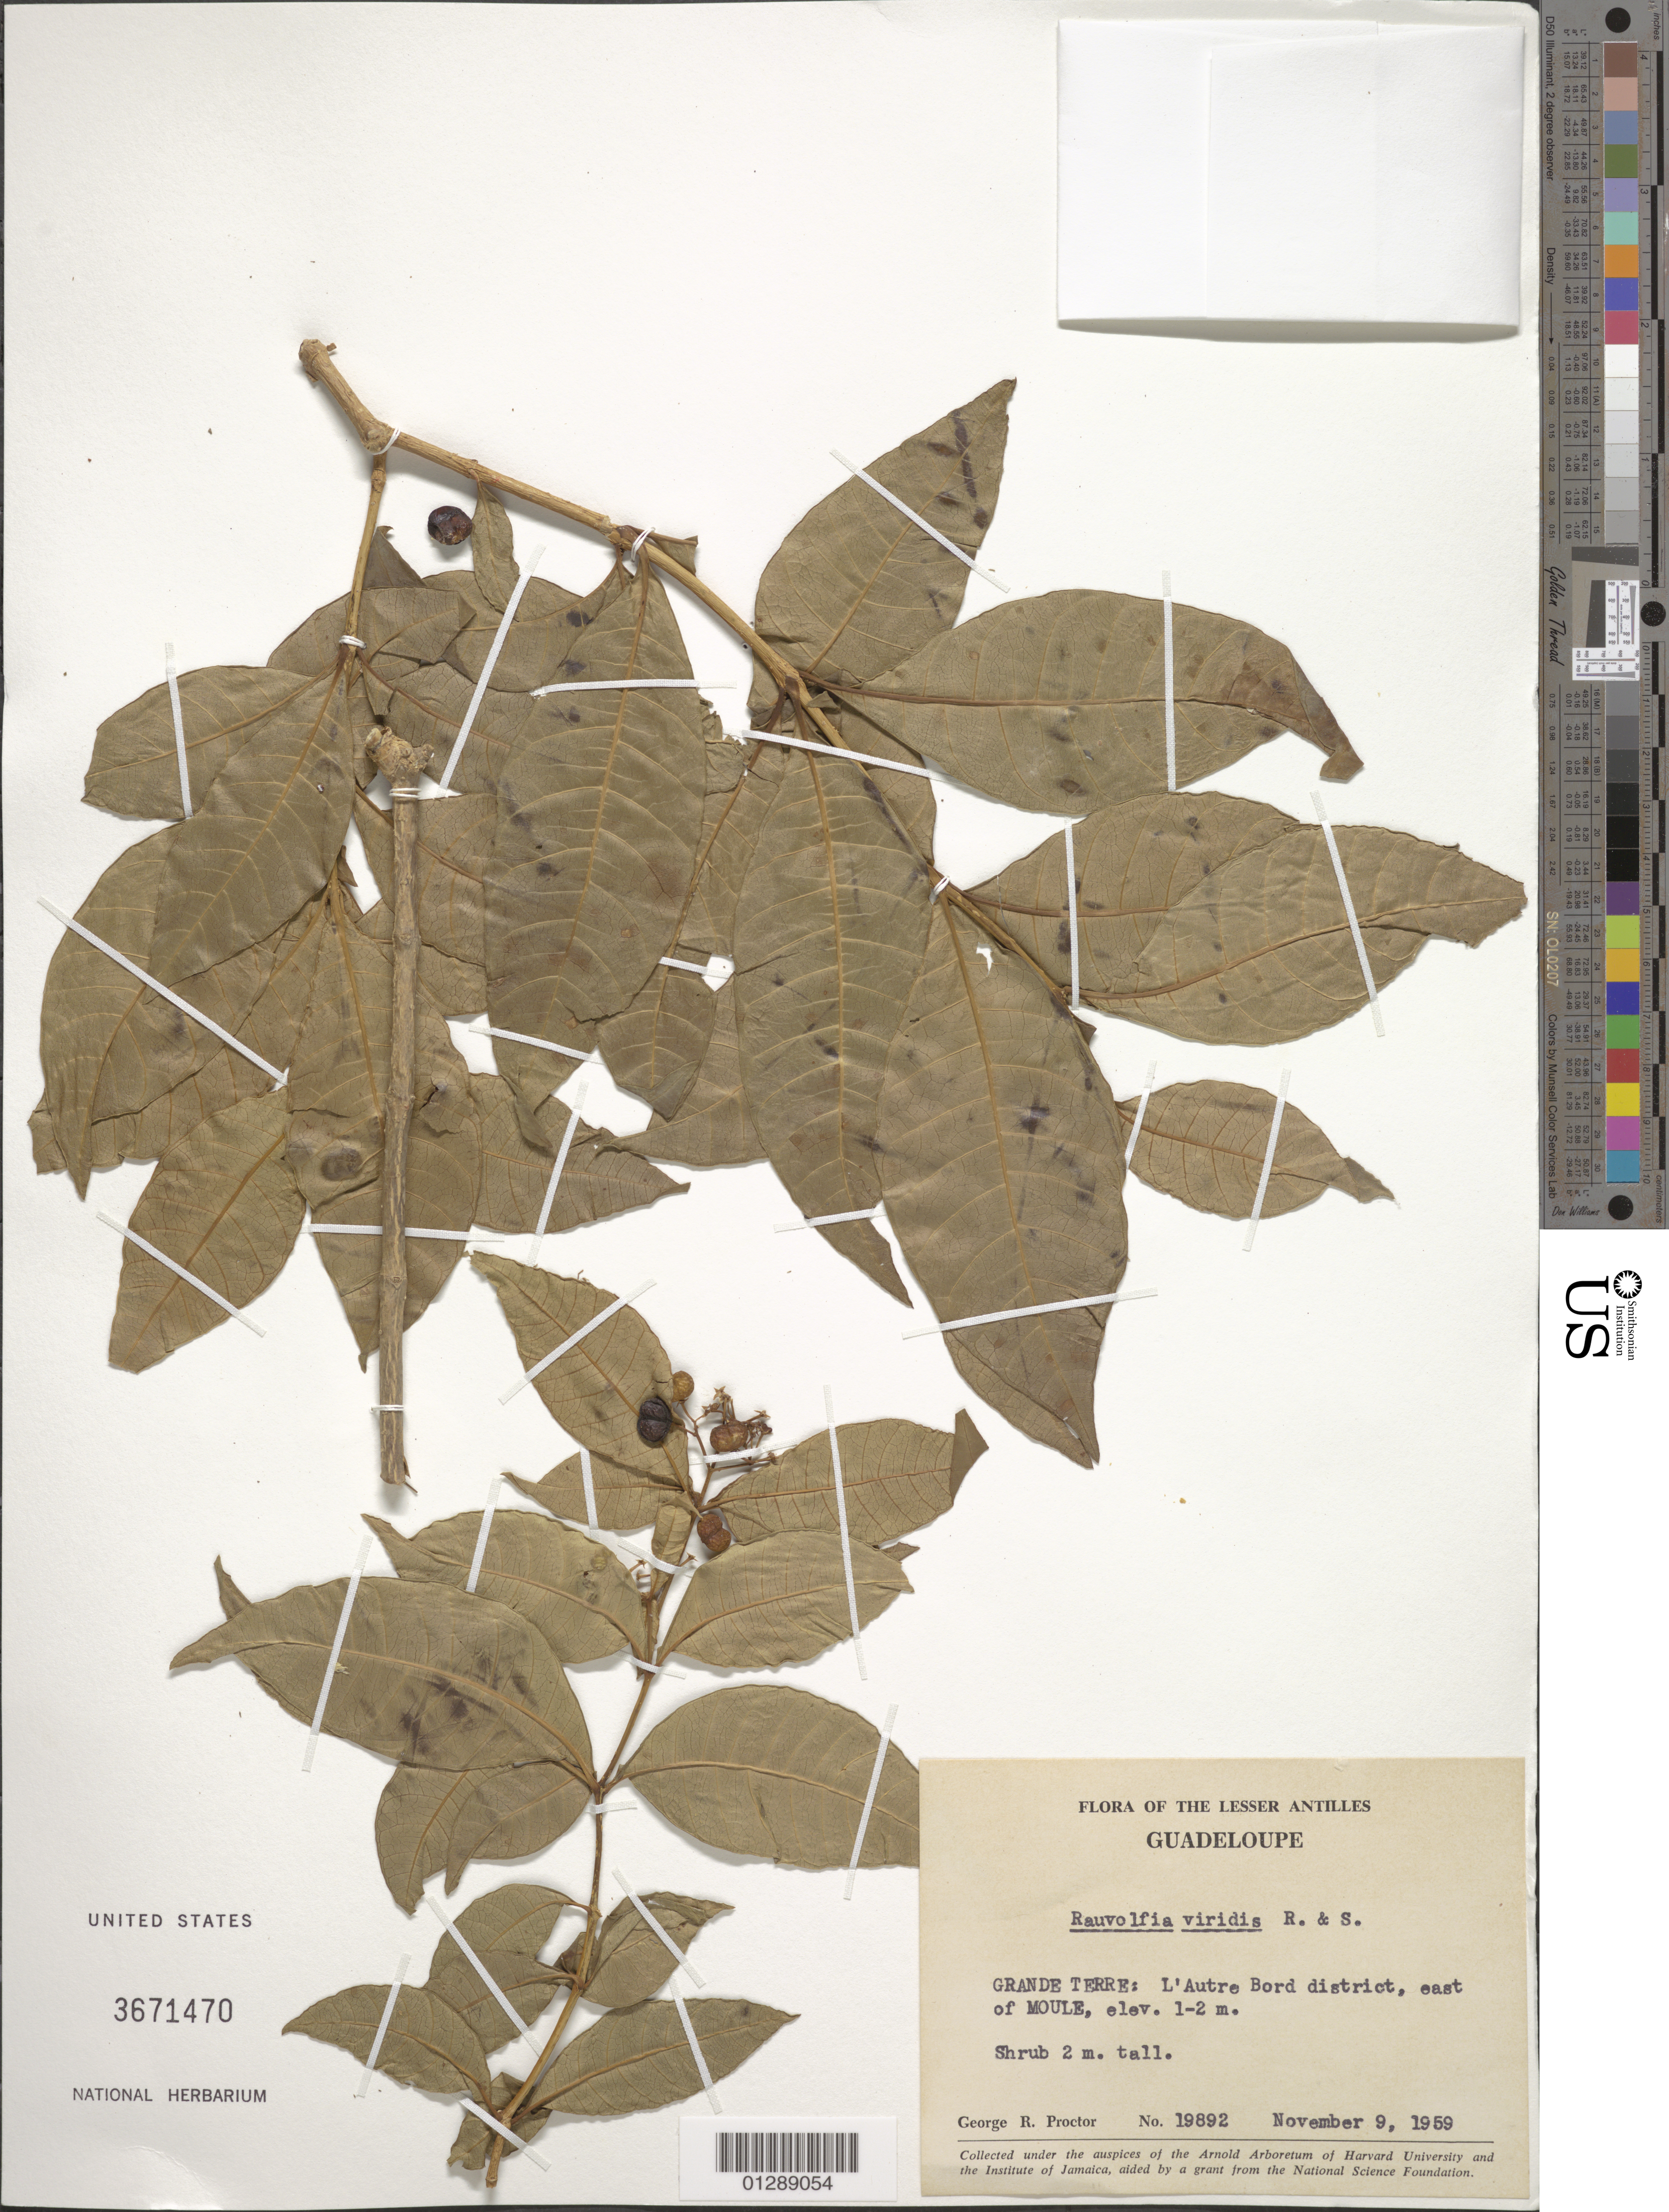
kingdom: Plantae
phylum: Tracheophyta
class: Magnoliopsida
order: Gentianales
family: Apocynaceae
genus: Rauvolfia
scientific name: Rauvolfia viridis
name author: Willd. ex Roem. & Schult.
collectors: G. R. Proctor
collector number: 19892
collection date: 1959-11-09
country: Guadeloupe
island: Grande-Terre I.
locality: L'Autre Bord District, E of Moule.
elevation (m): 0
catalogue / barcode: US 3671470